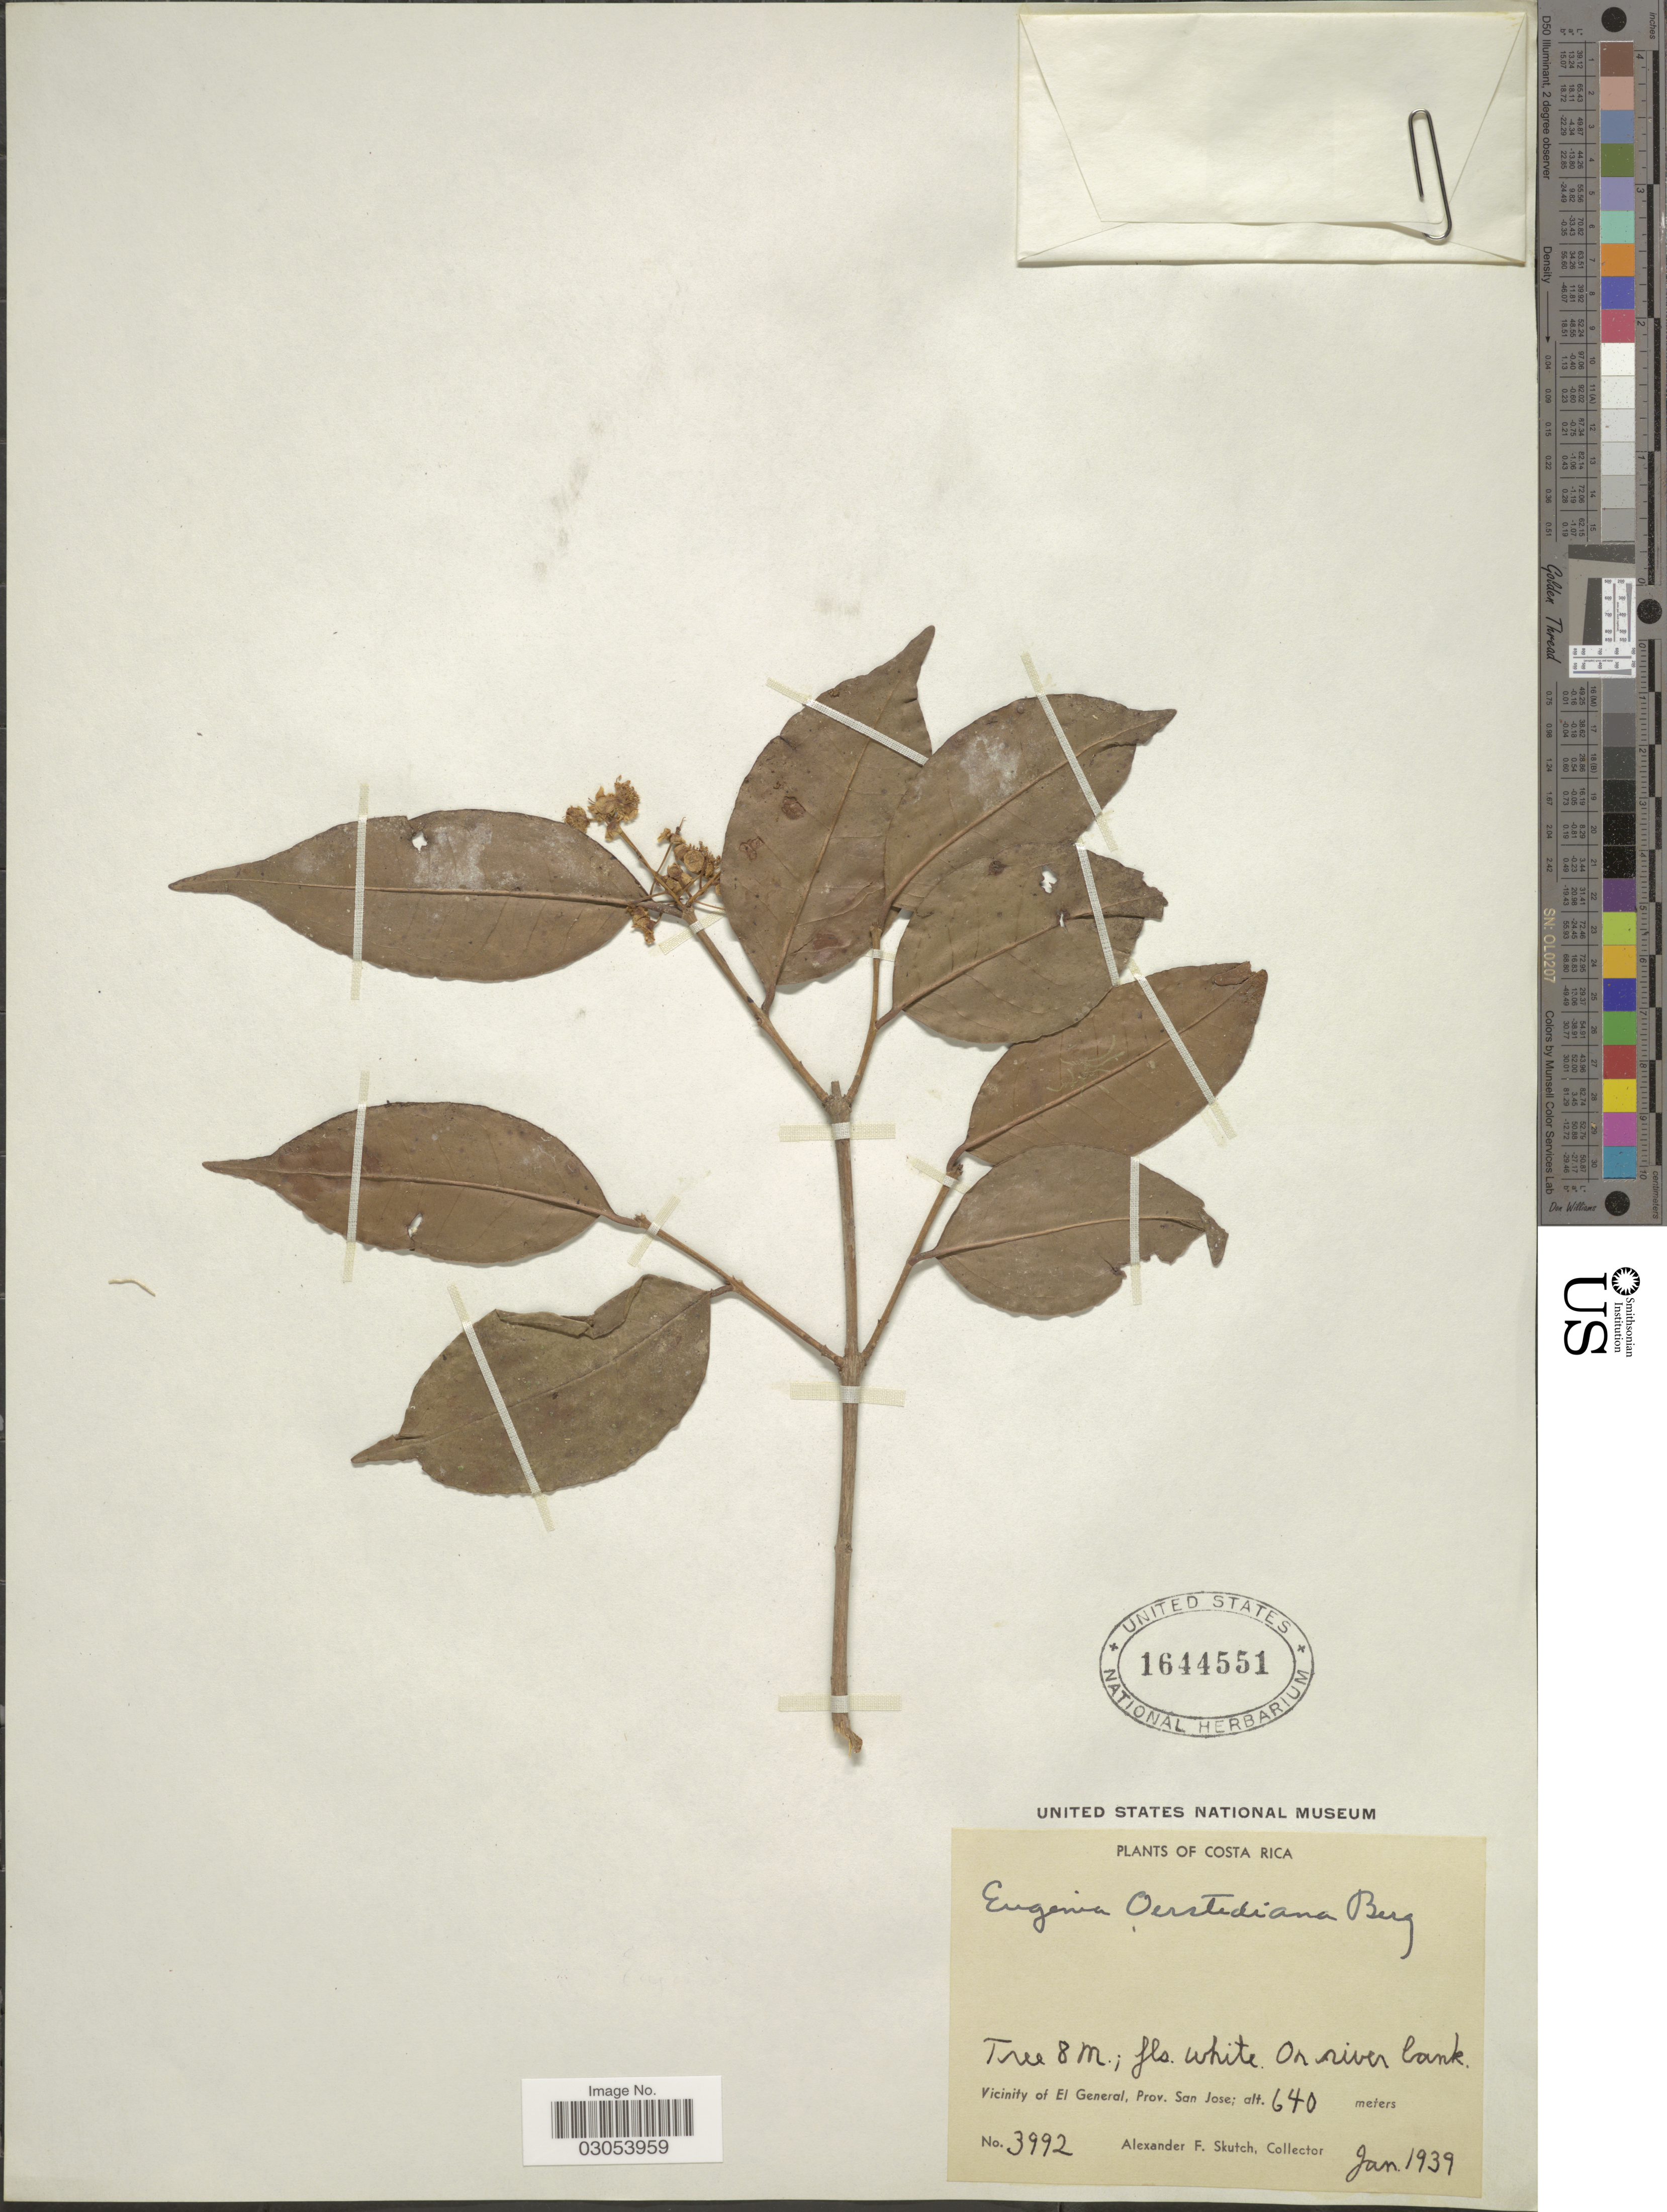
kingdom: Plantae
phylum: Tracheophyta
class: Magnoliopsida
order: Myrtales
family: Myrtaceae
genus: Eugenia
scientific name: Eugenia oerstediana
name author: O. Berg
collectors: A. F. Skutch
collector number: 3992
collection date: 1939-01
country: Costa Rica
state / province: San José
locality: Vicinity of El General.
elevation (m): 640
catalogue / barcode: US 1644551